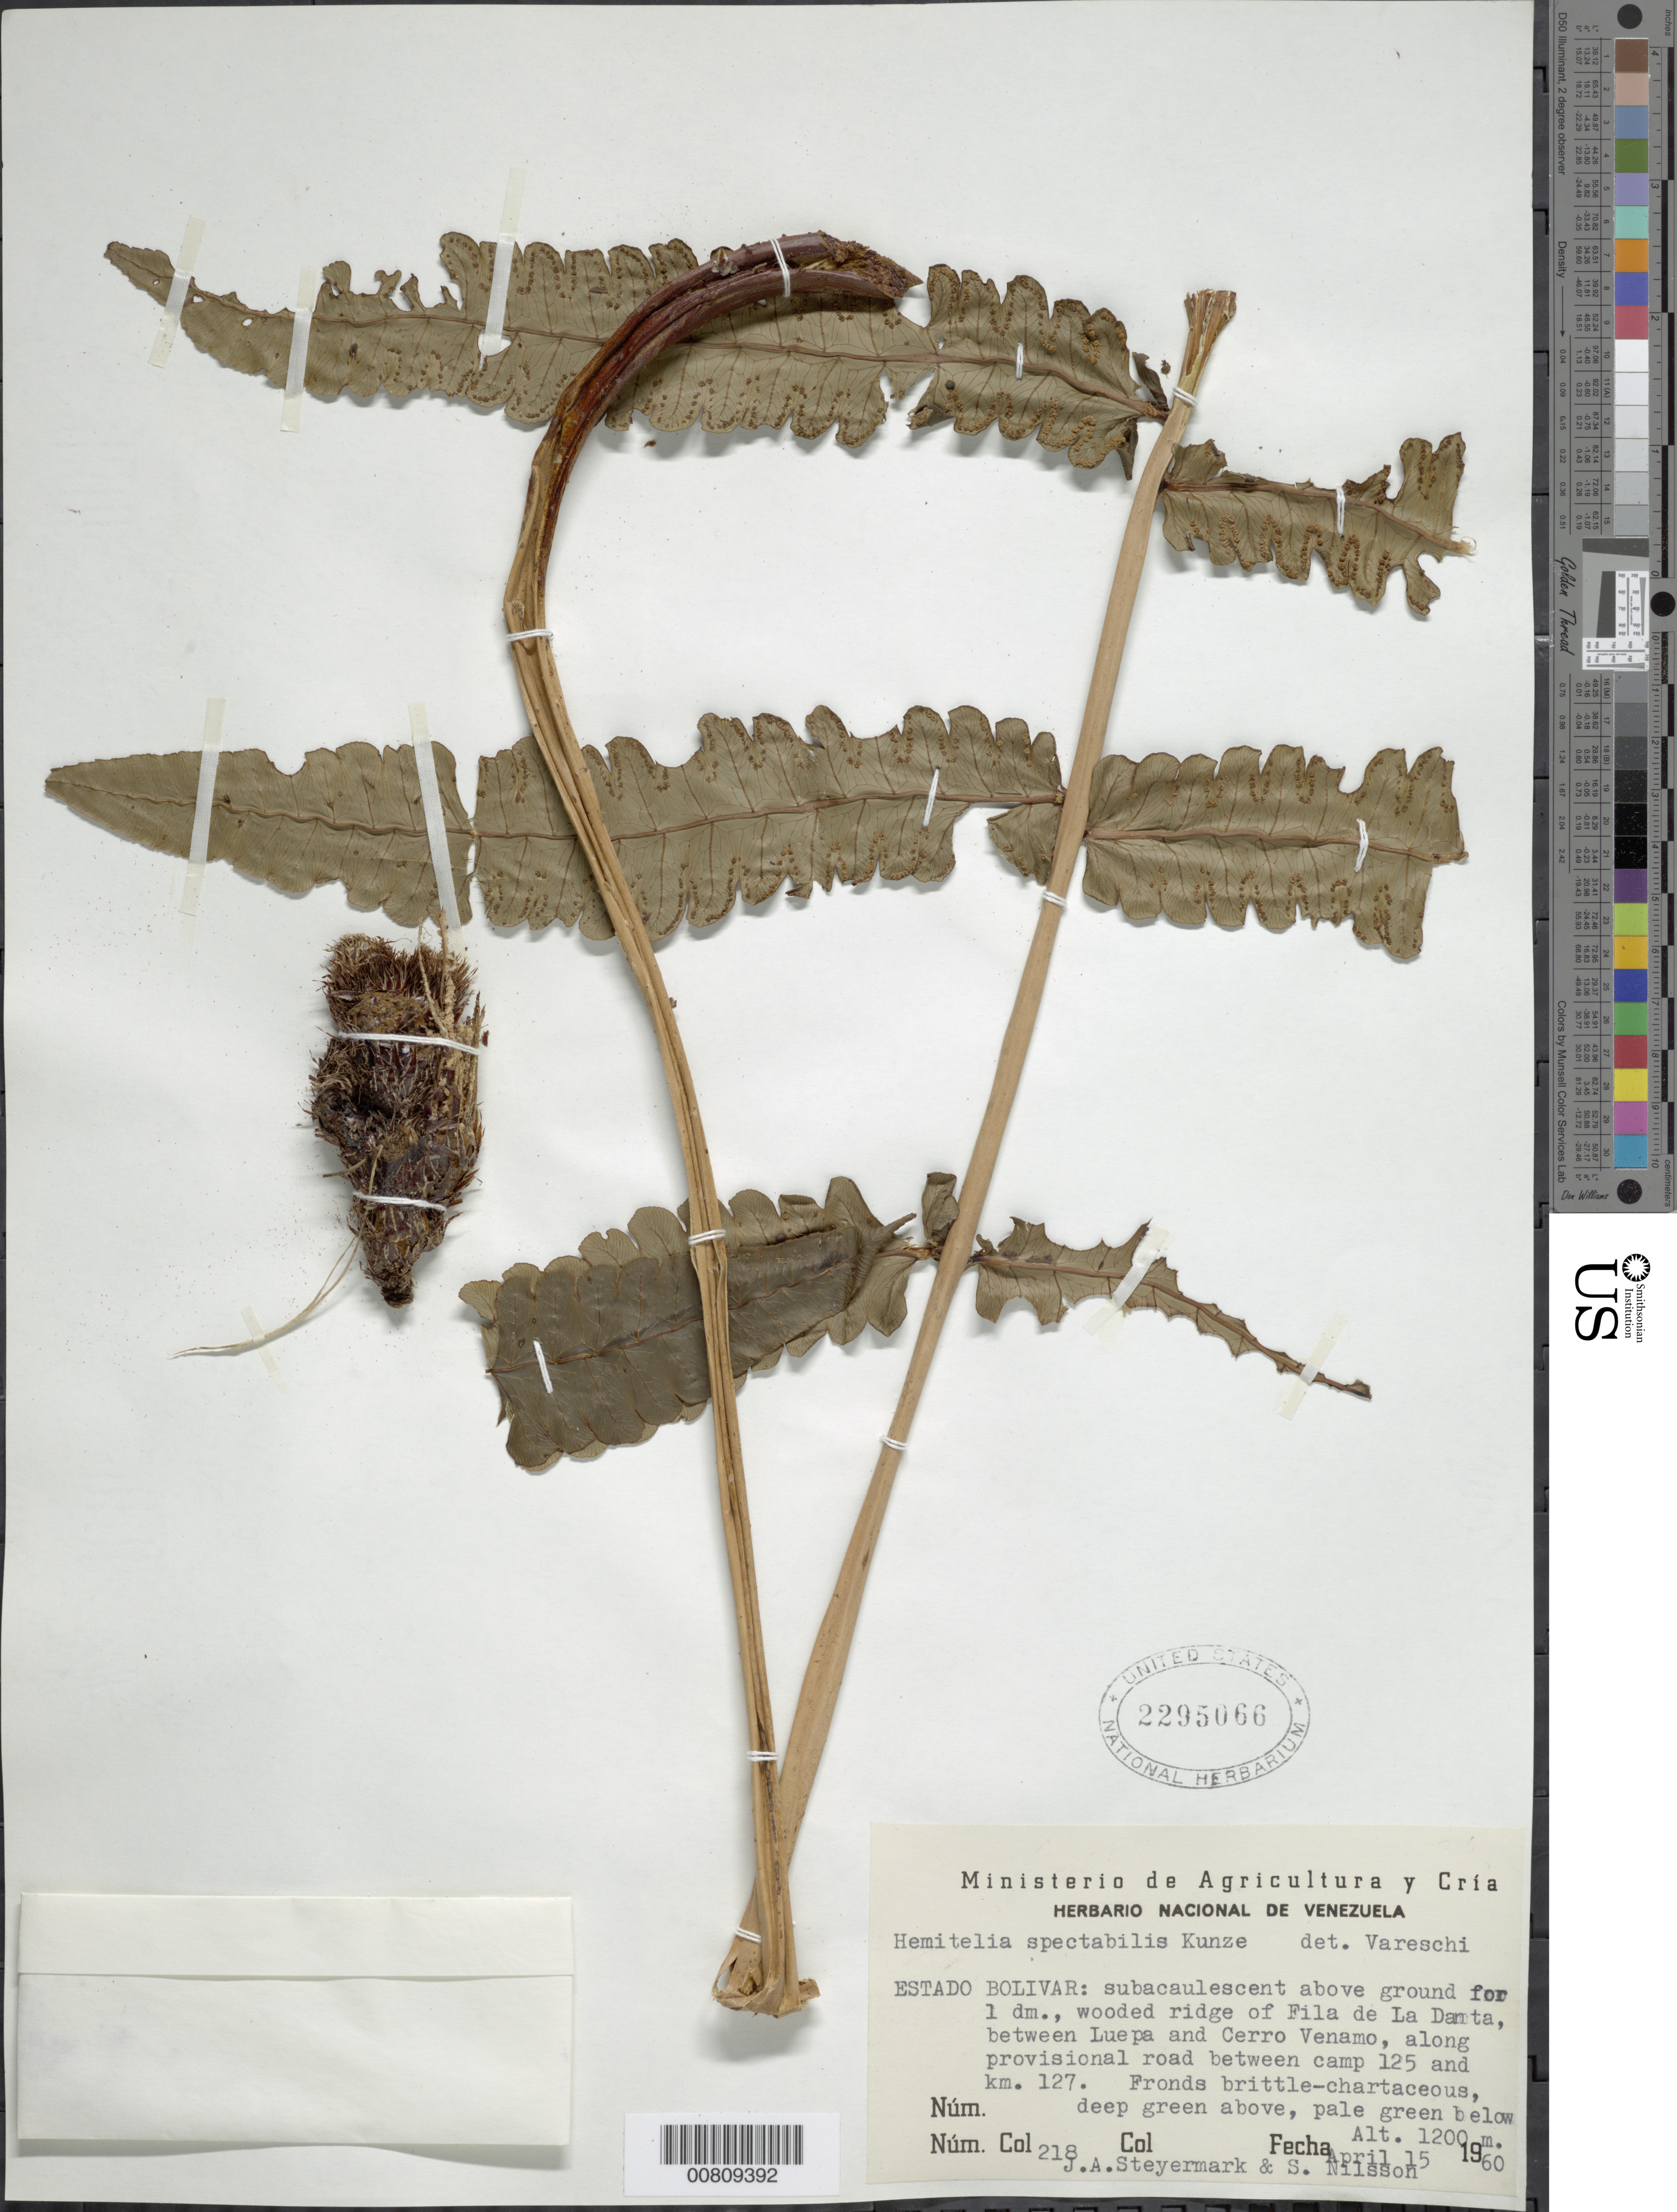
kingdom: Plantae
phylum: Tracheophyta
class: Polypodiopsida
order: Cyatheales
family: Cyatheaceae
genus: Cyathea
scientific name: Cyathea spectabilis var. spectabilis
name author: (Kunze) Domin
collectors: J. Steyermark & S. Nilsson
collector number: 60 218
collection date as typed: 15-Apr-60 to 17-Apr-60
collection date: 1960-04-15/1960-04-17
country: Venezuela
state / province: Bolívar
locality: Fila La Danta, following the provisional carretera between campamento 125 and km 127, between Luepa and cerro Venamo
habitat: Wooded ridge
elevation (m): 1200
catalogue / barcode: US 2295066